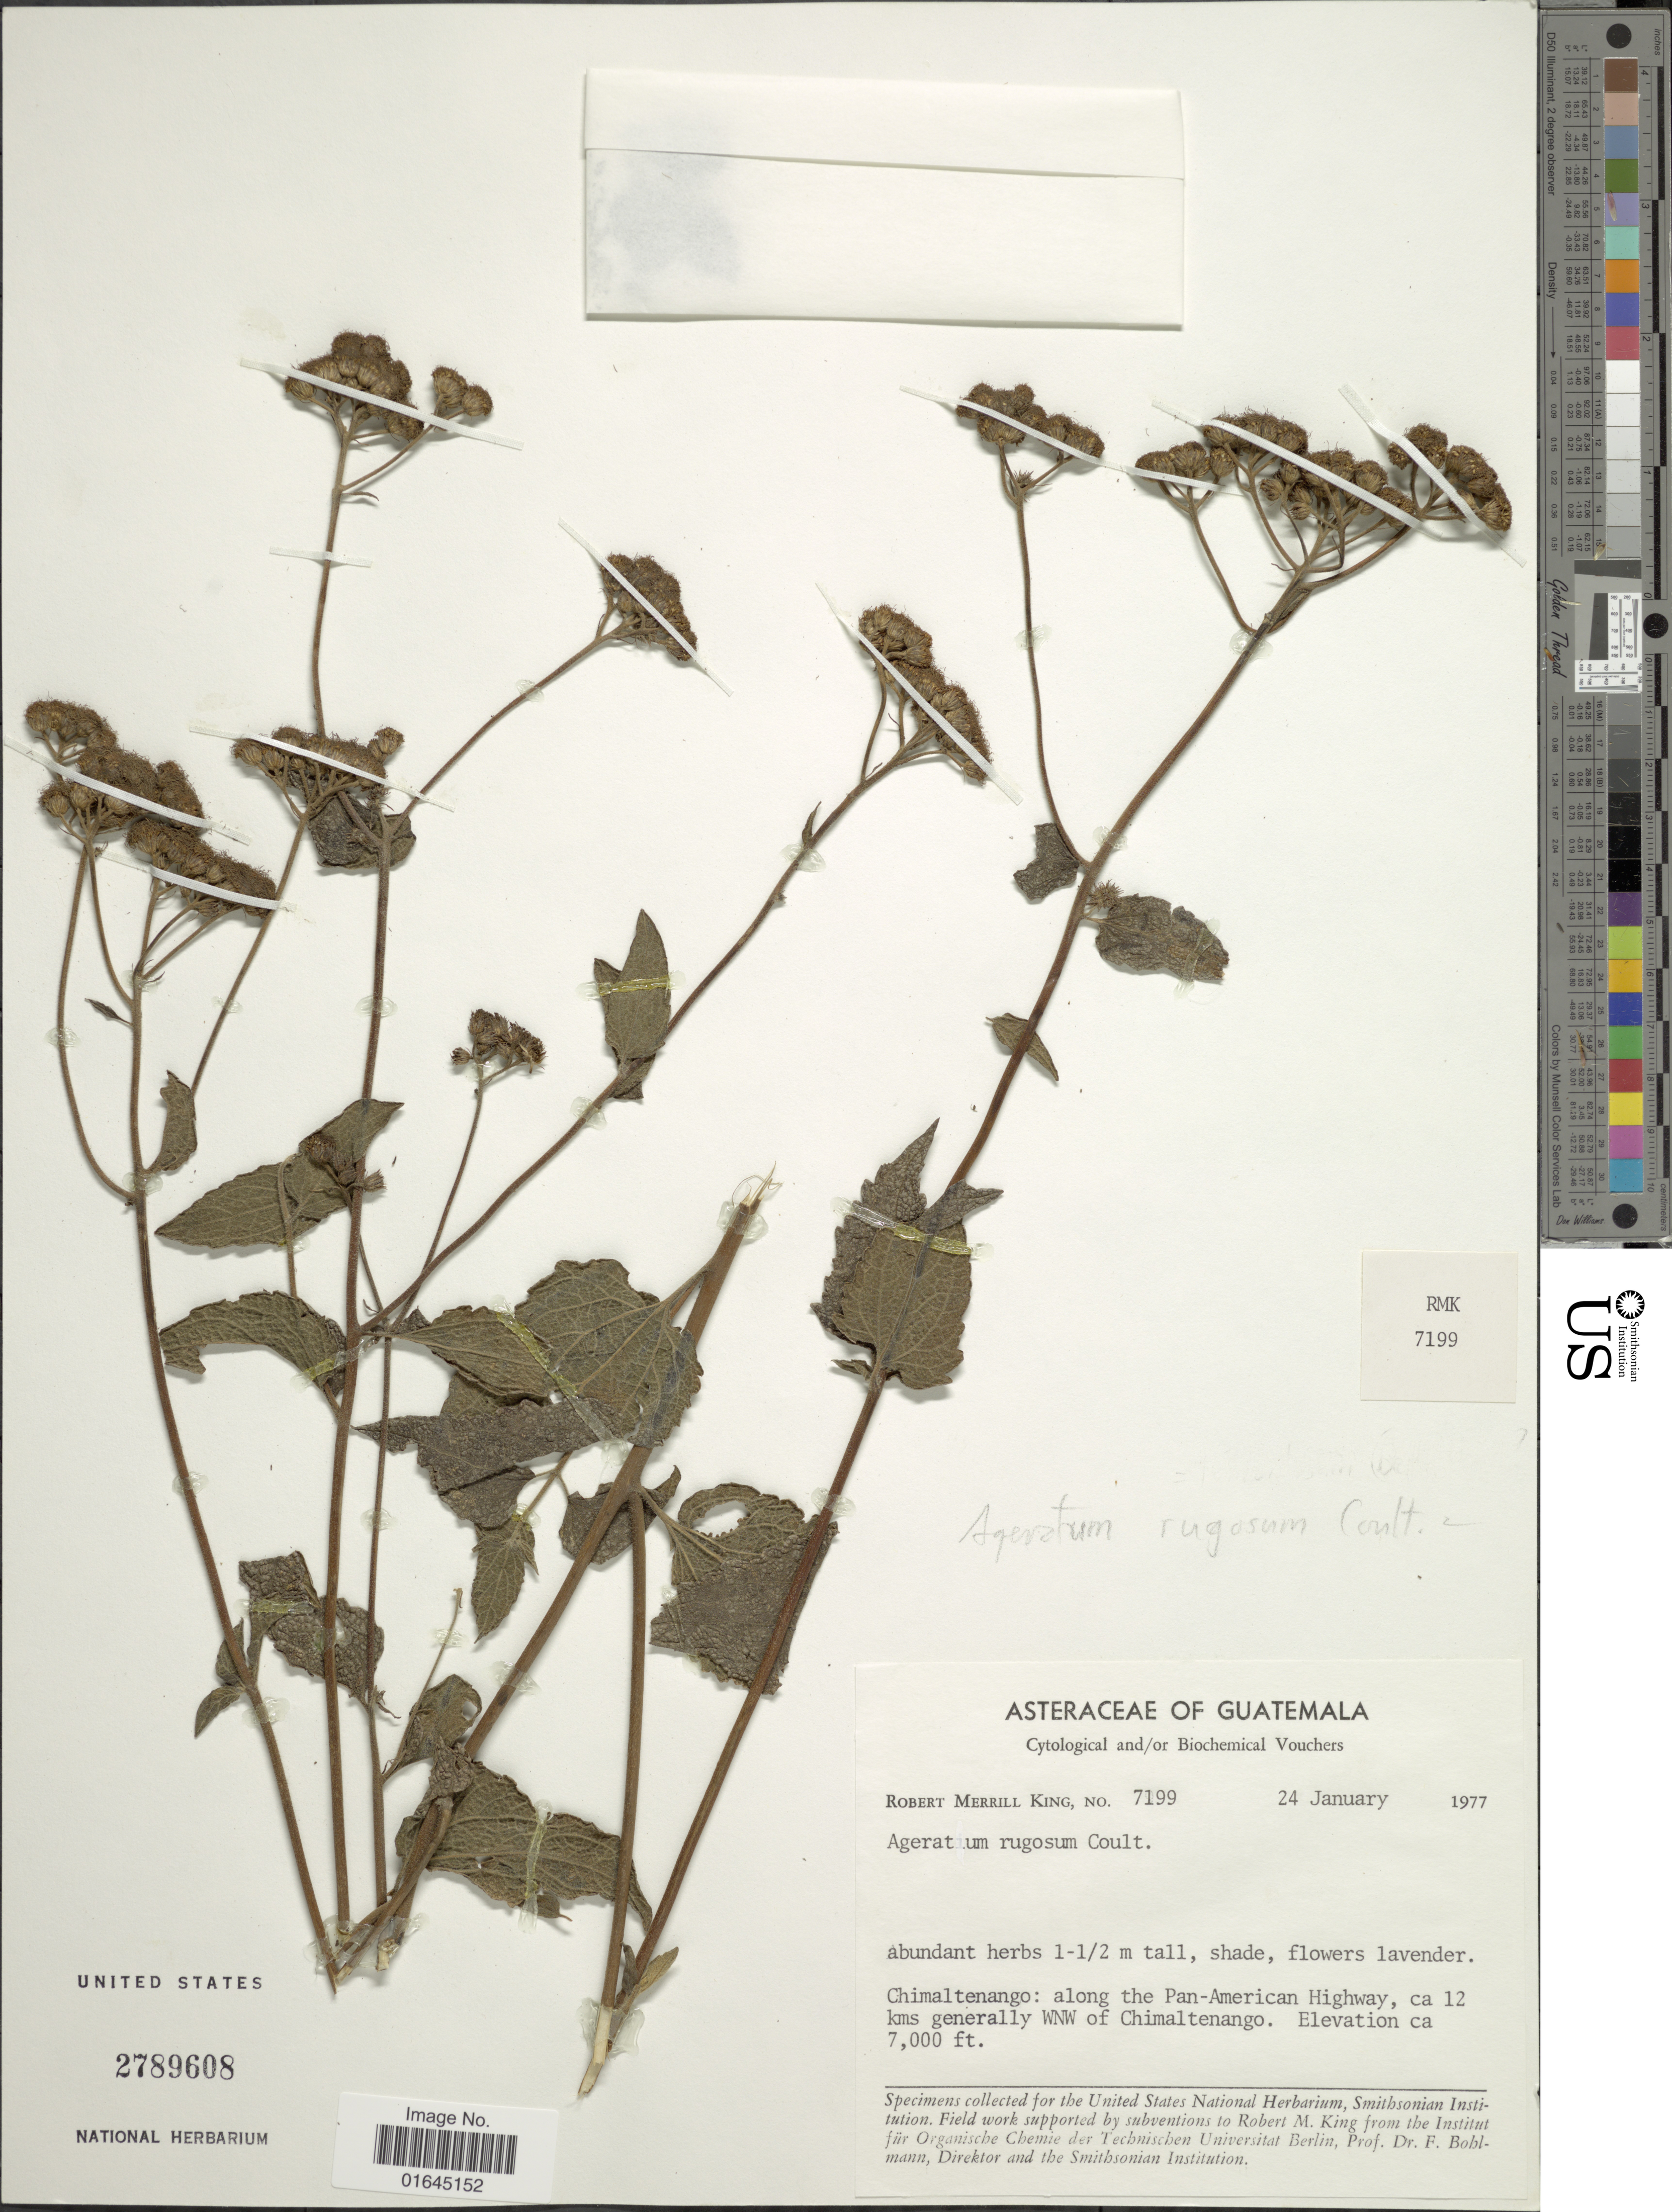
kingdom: Plantae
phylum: Tracheophyta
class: Magnoliopsida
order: Asterales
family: Asteraceae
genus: Ageratum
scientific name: Ageratum rugosum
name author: J.M. Coult.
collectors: R. M. King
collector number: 7199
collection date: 1977-01-24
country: Guatemala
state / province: Chimaltenango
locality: Along the Pan-American Highway, ca. 12 kms generally WNW of Chimaltenango.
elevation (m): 2134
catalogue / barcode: US 2789608